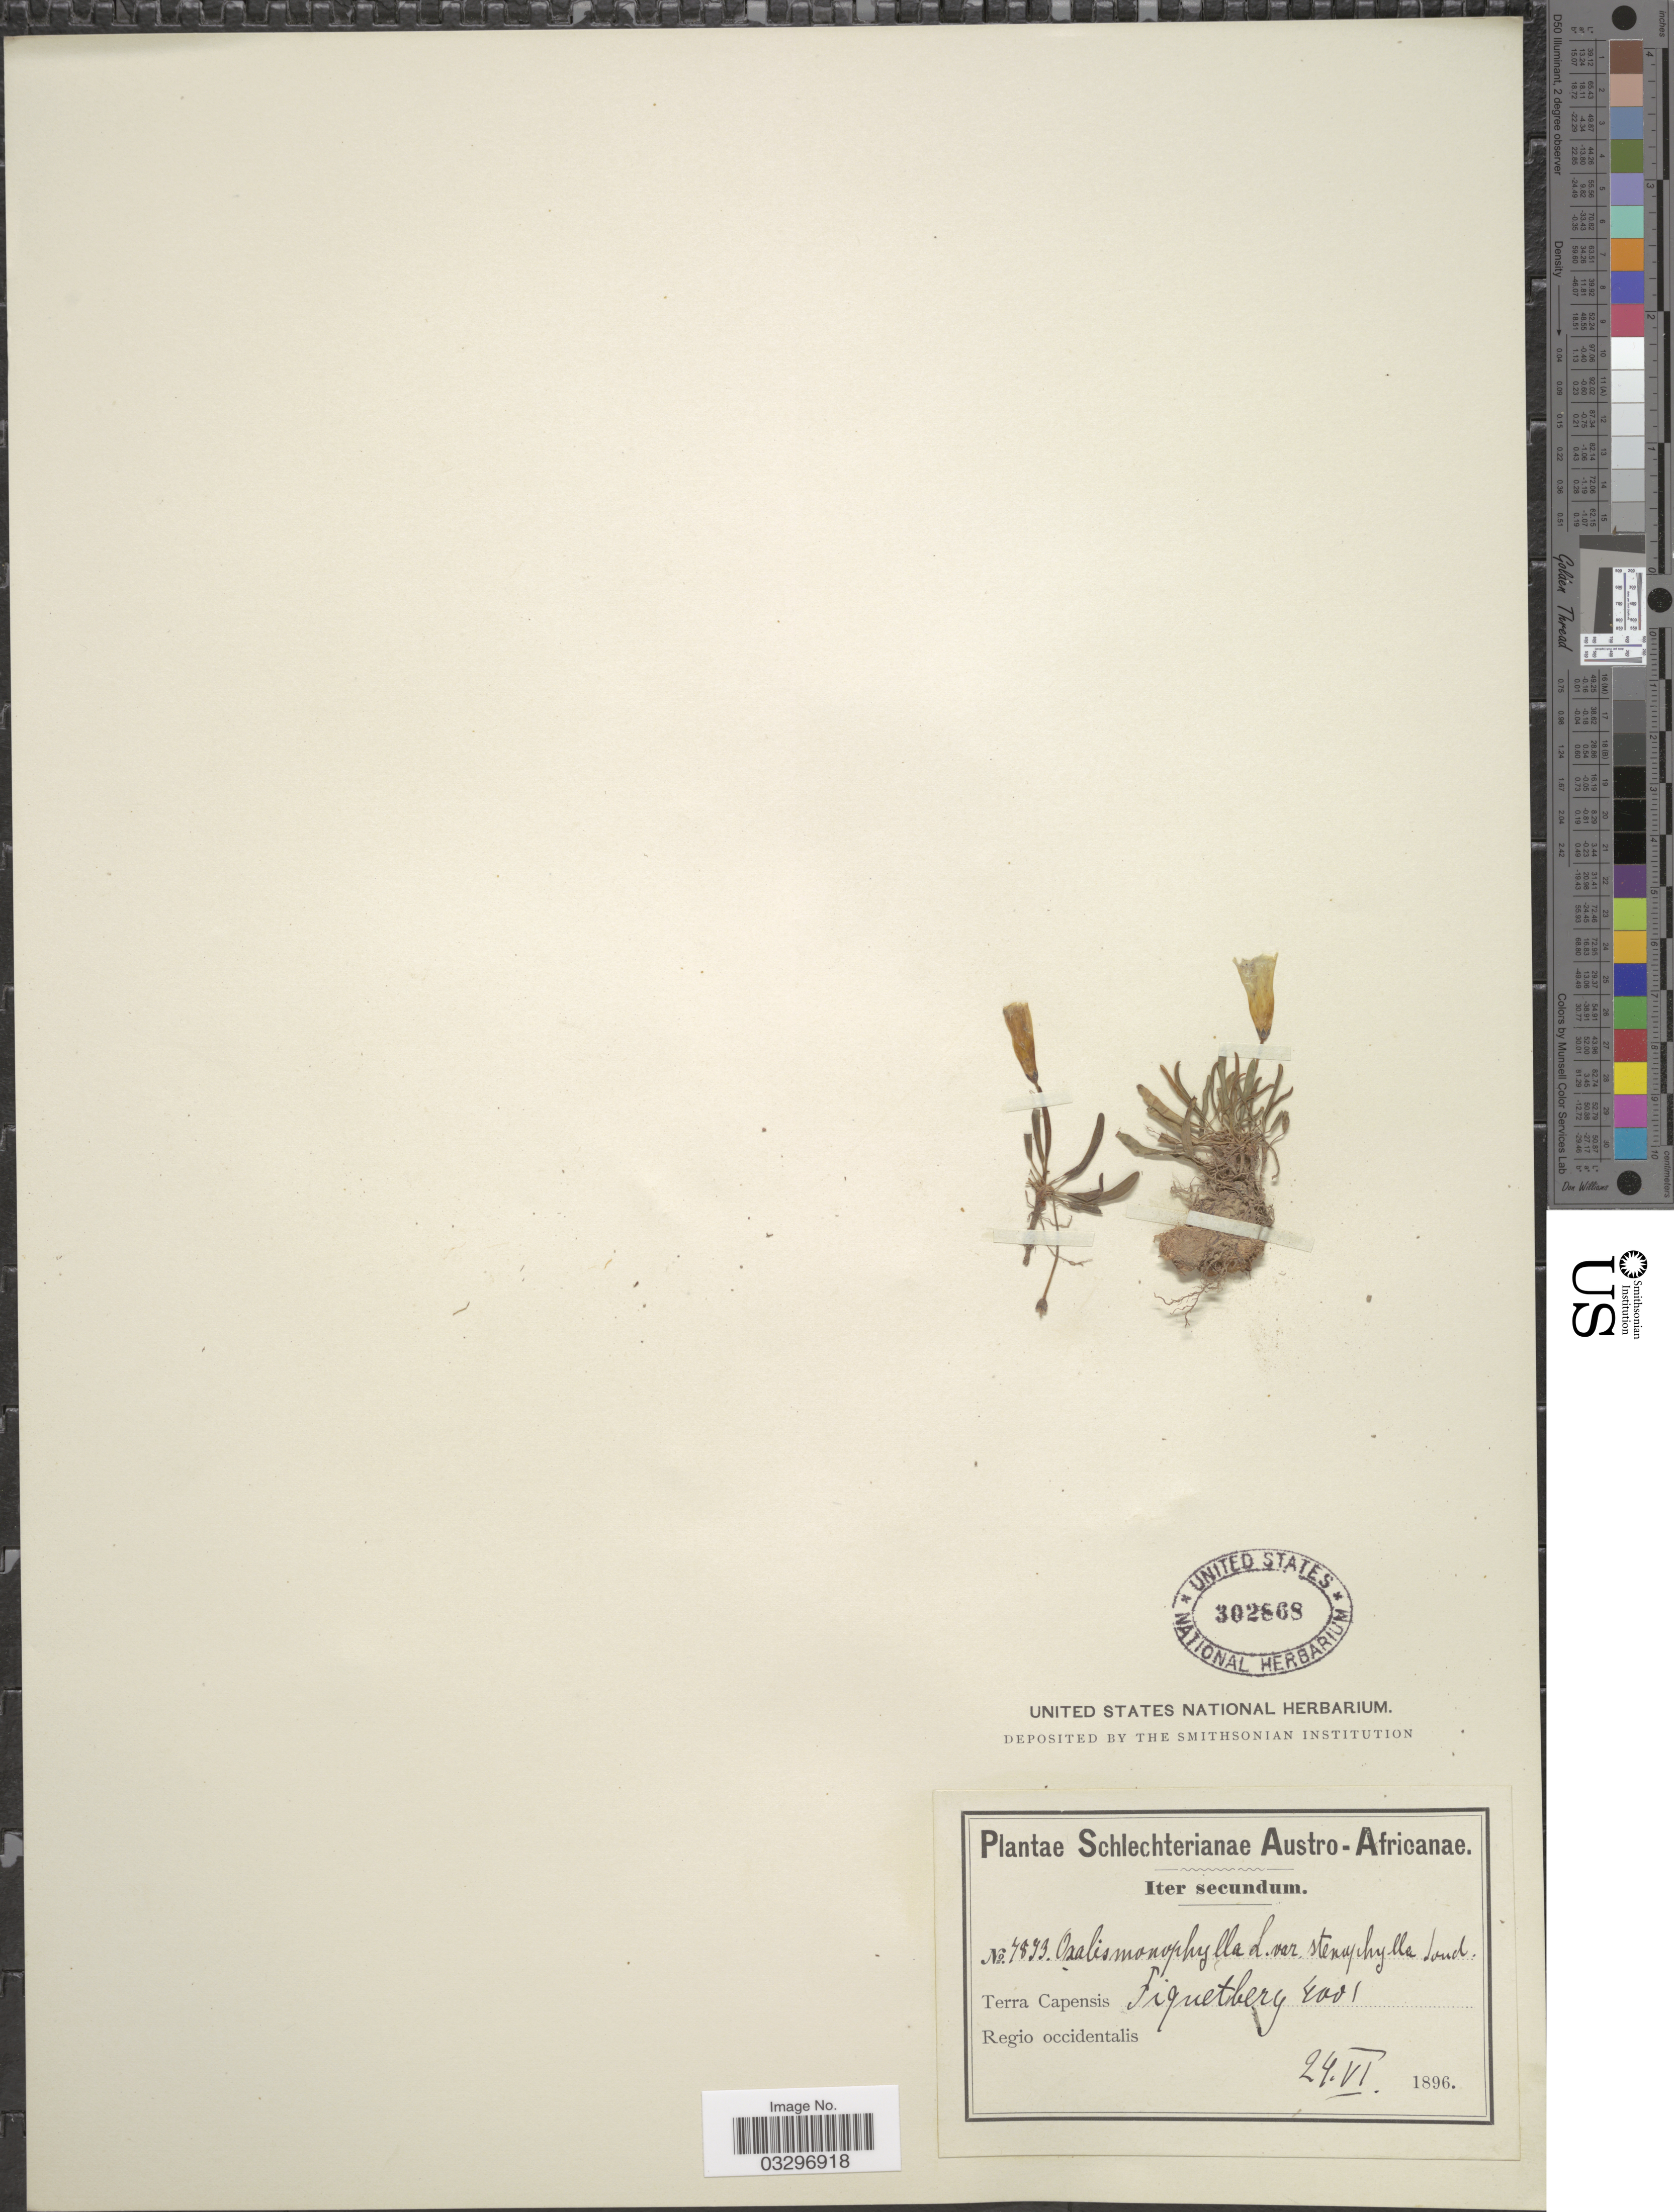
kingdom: Plantae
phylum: Tracheophyta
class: Magnoliopsida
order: Oxalidales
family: Oxalidaceae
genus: Oxalis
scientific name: Oxalis monophylla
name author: L.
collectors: Schlechter, --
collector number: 7893*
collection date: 1896-06-24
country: South Africa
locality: Austro-Africanae. Terra Capensis. Piquetberg. Regio occidentalis.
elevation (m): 122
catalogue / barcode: US 302868